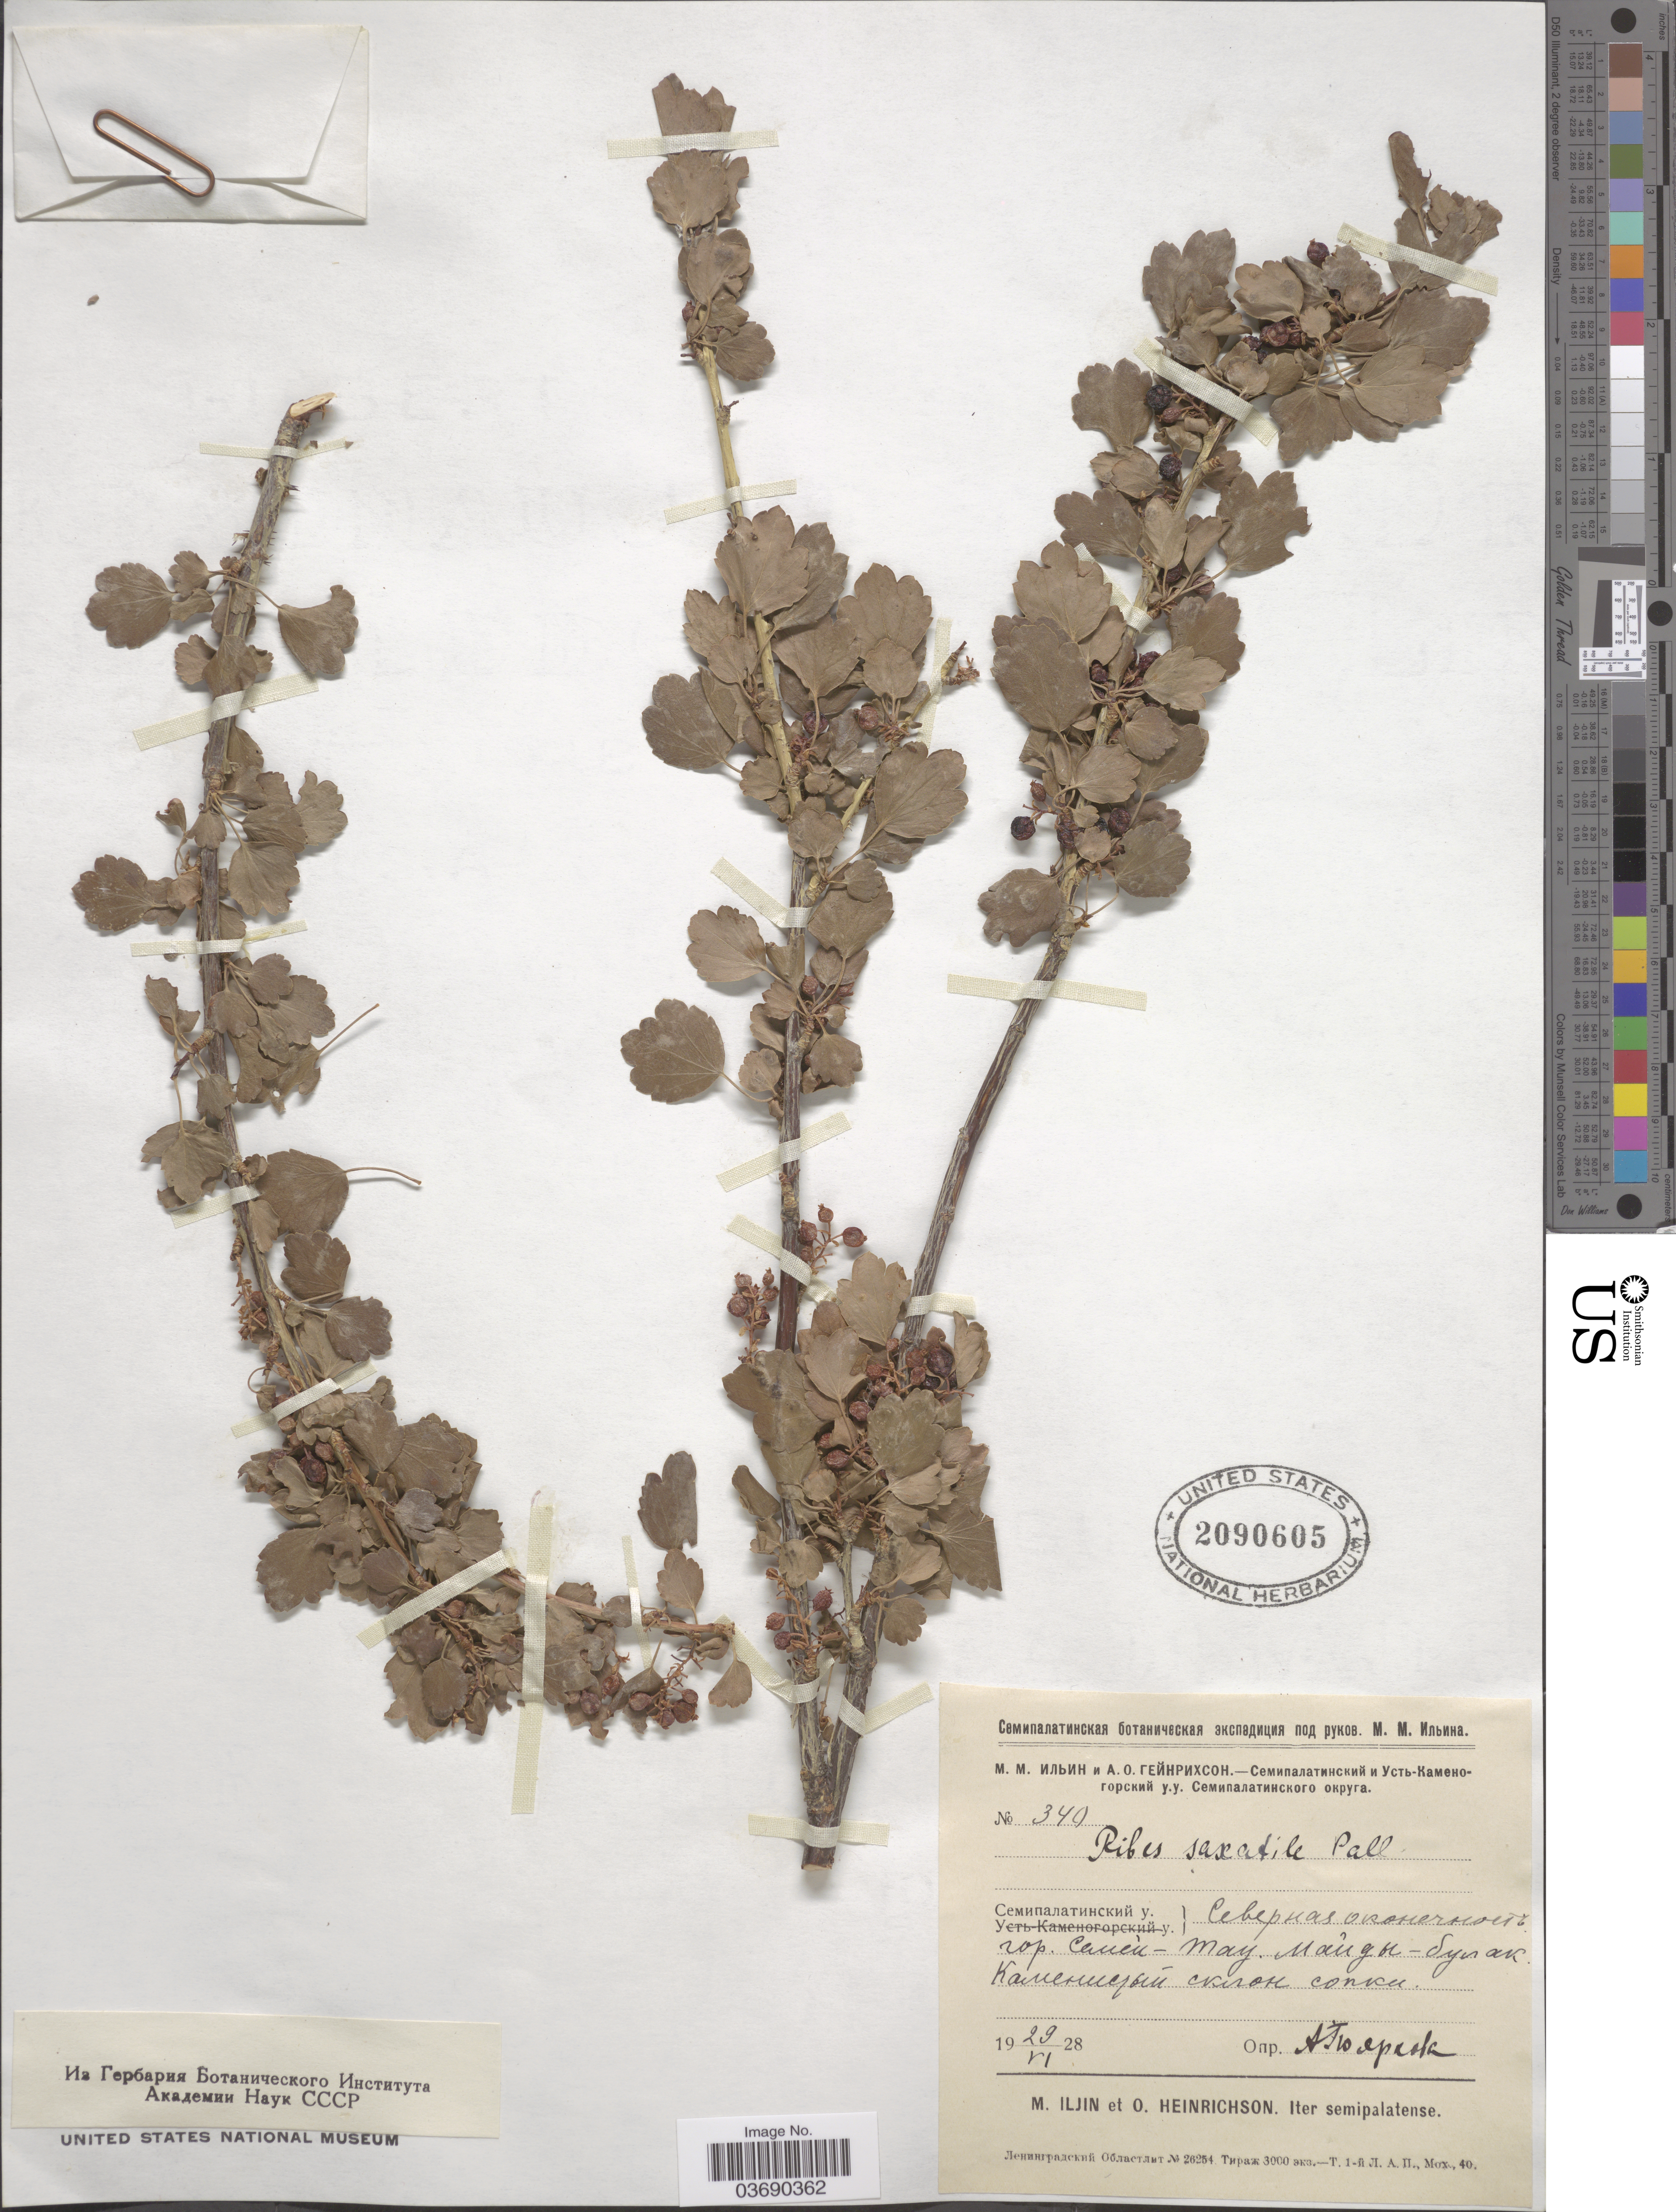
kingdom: Plantae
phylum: Tracheophyta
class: Magnoliopsida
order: Saxifragales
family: Grossulariaceae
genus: Ribes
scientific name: Ribes saxatile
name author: Pall.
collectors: A. Poyarkova & O. Heinrichson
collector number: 340*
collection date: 1928-06-29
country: Kazakhstan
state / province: East Kazakhstan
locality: Semeytau Mts.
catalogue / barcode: US 2090605